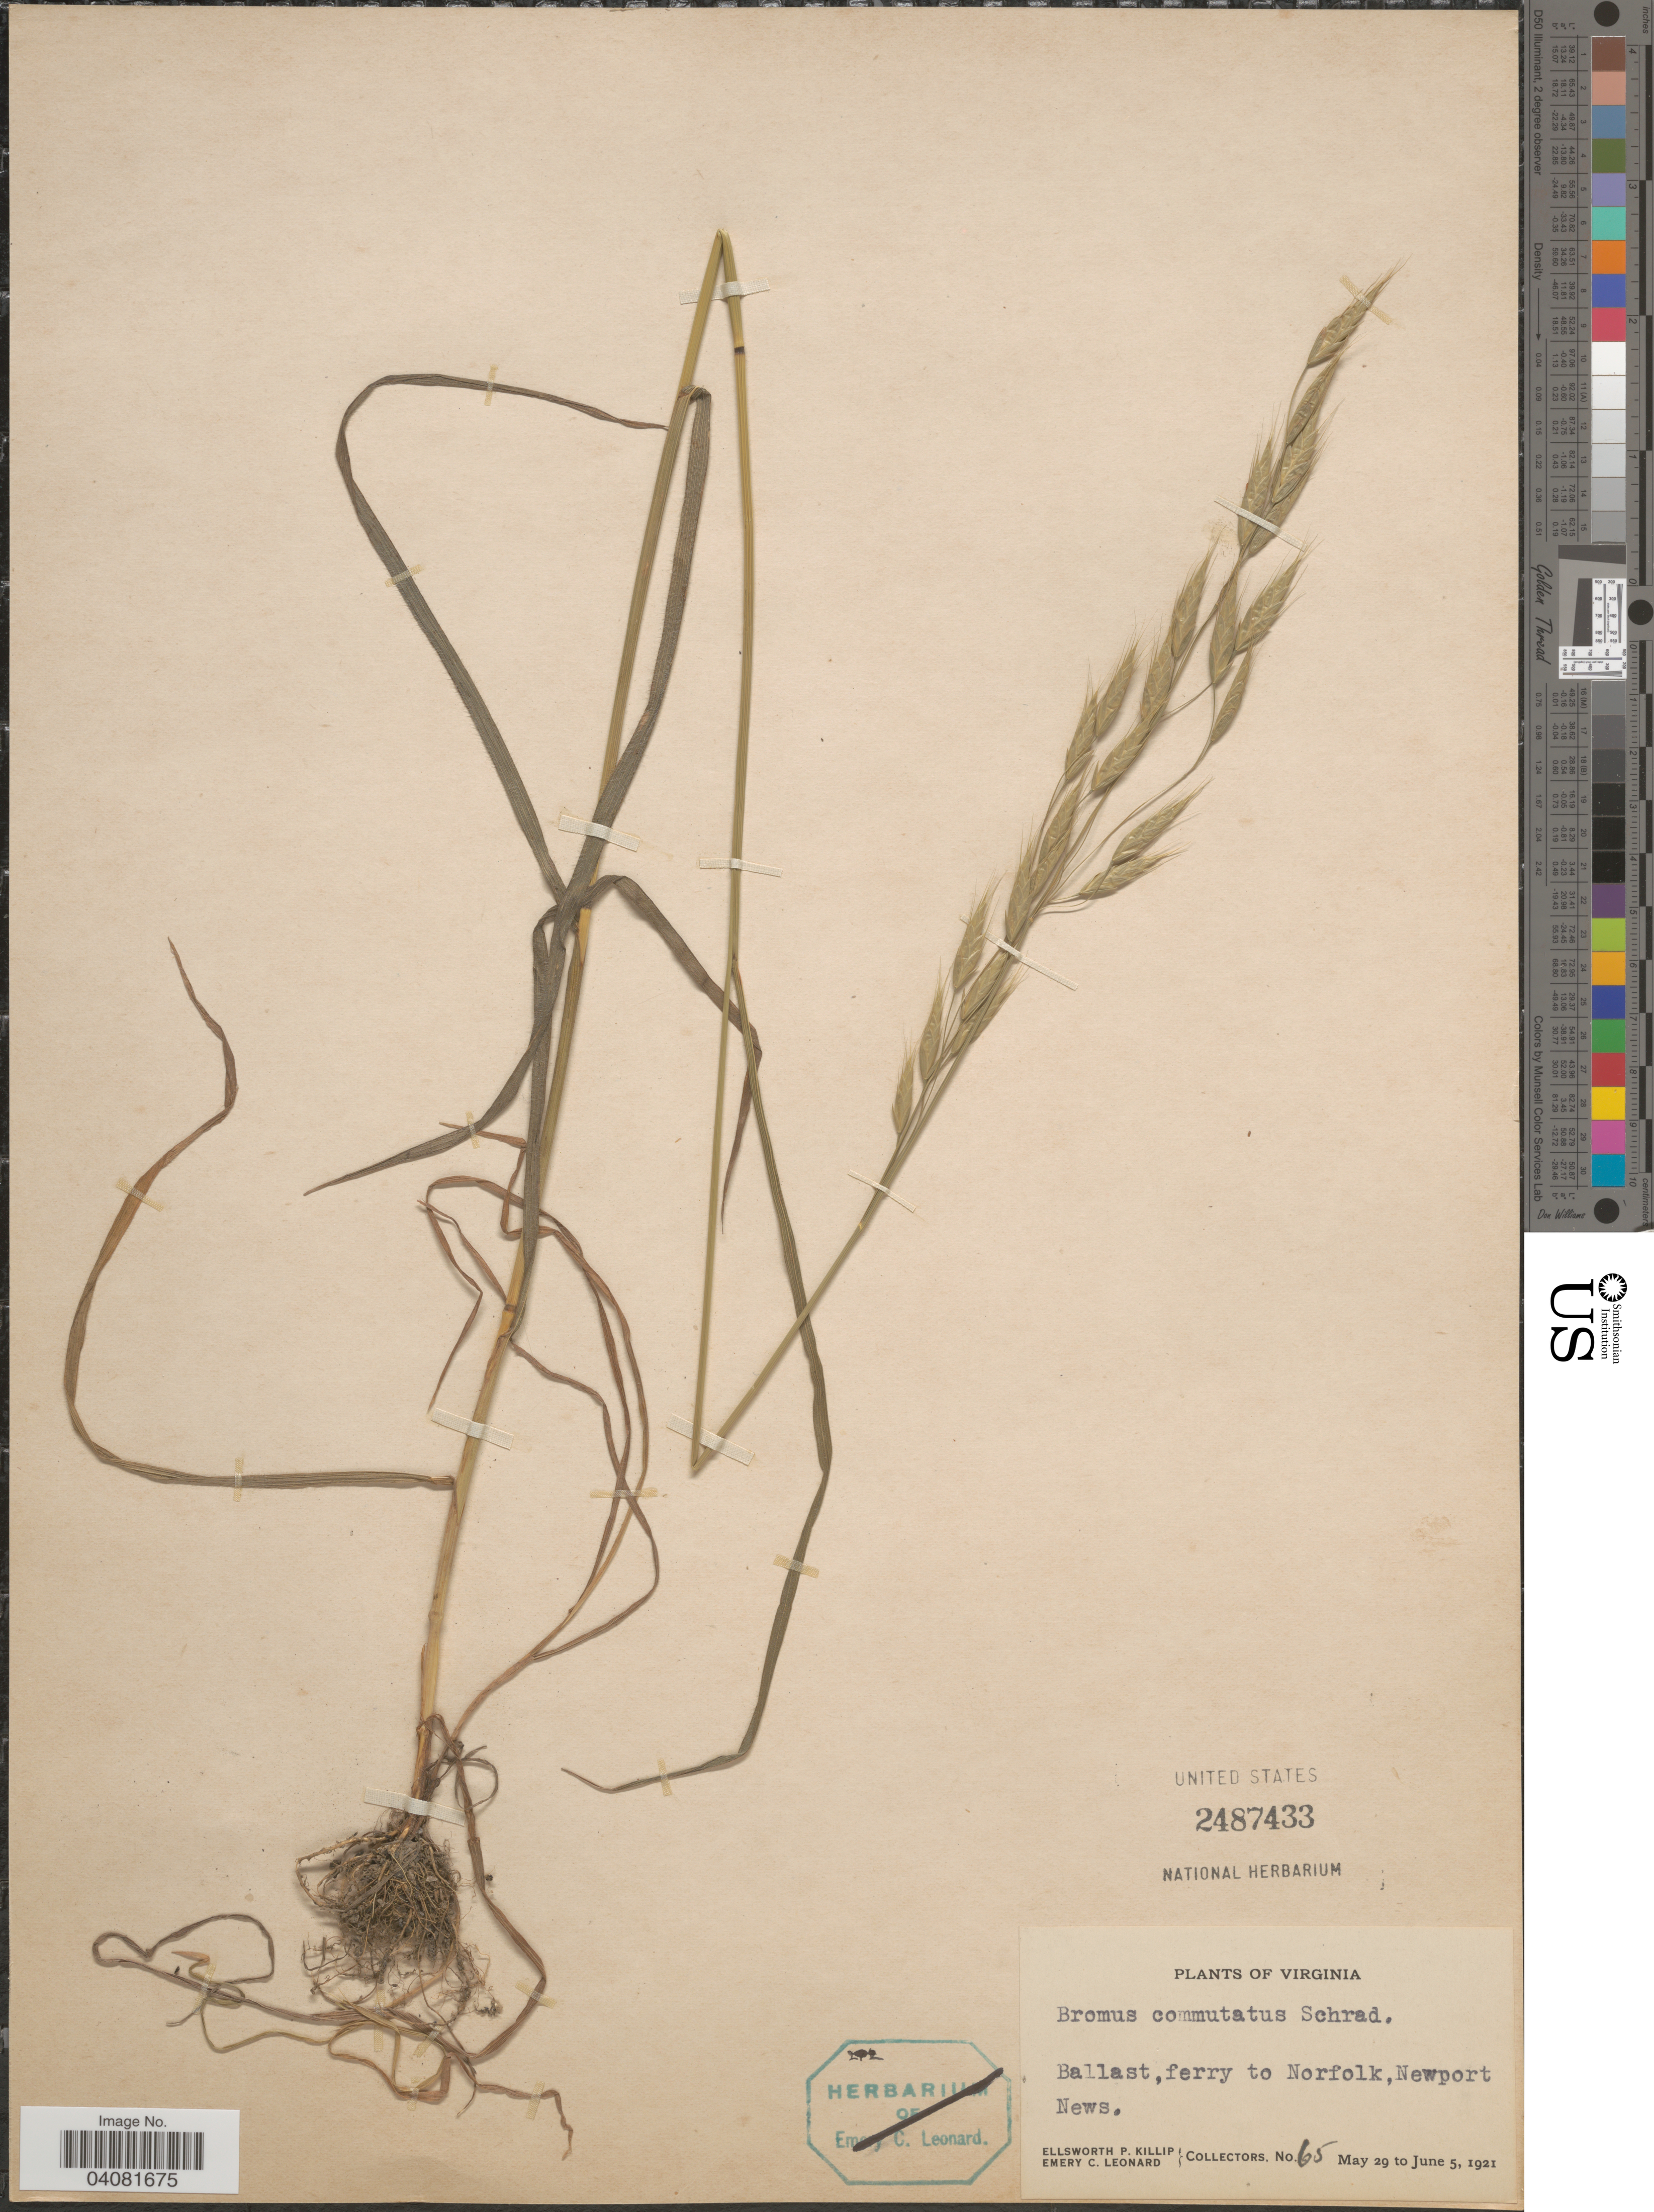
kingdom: Plantae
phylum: Tracheophyta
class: Liliopsida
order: Poales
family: Poaceae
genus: Bromus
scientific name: Bromus commutatus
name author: Schrad.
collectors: E. P. Killip & E. C. Leonard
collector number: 65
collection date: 1921-05-29/1921-06-05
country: United States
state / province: Virginia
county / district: City of Newport News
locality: Ballast,ferry to Norfolk,Newport News.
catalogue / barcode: US 2487433